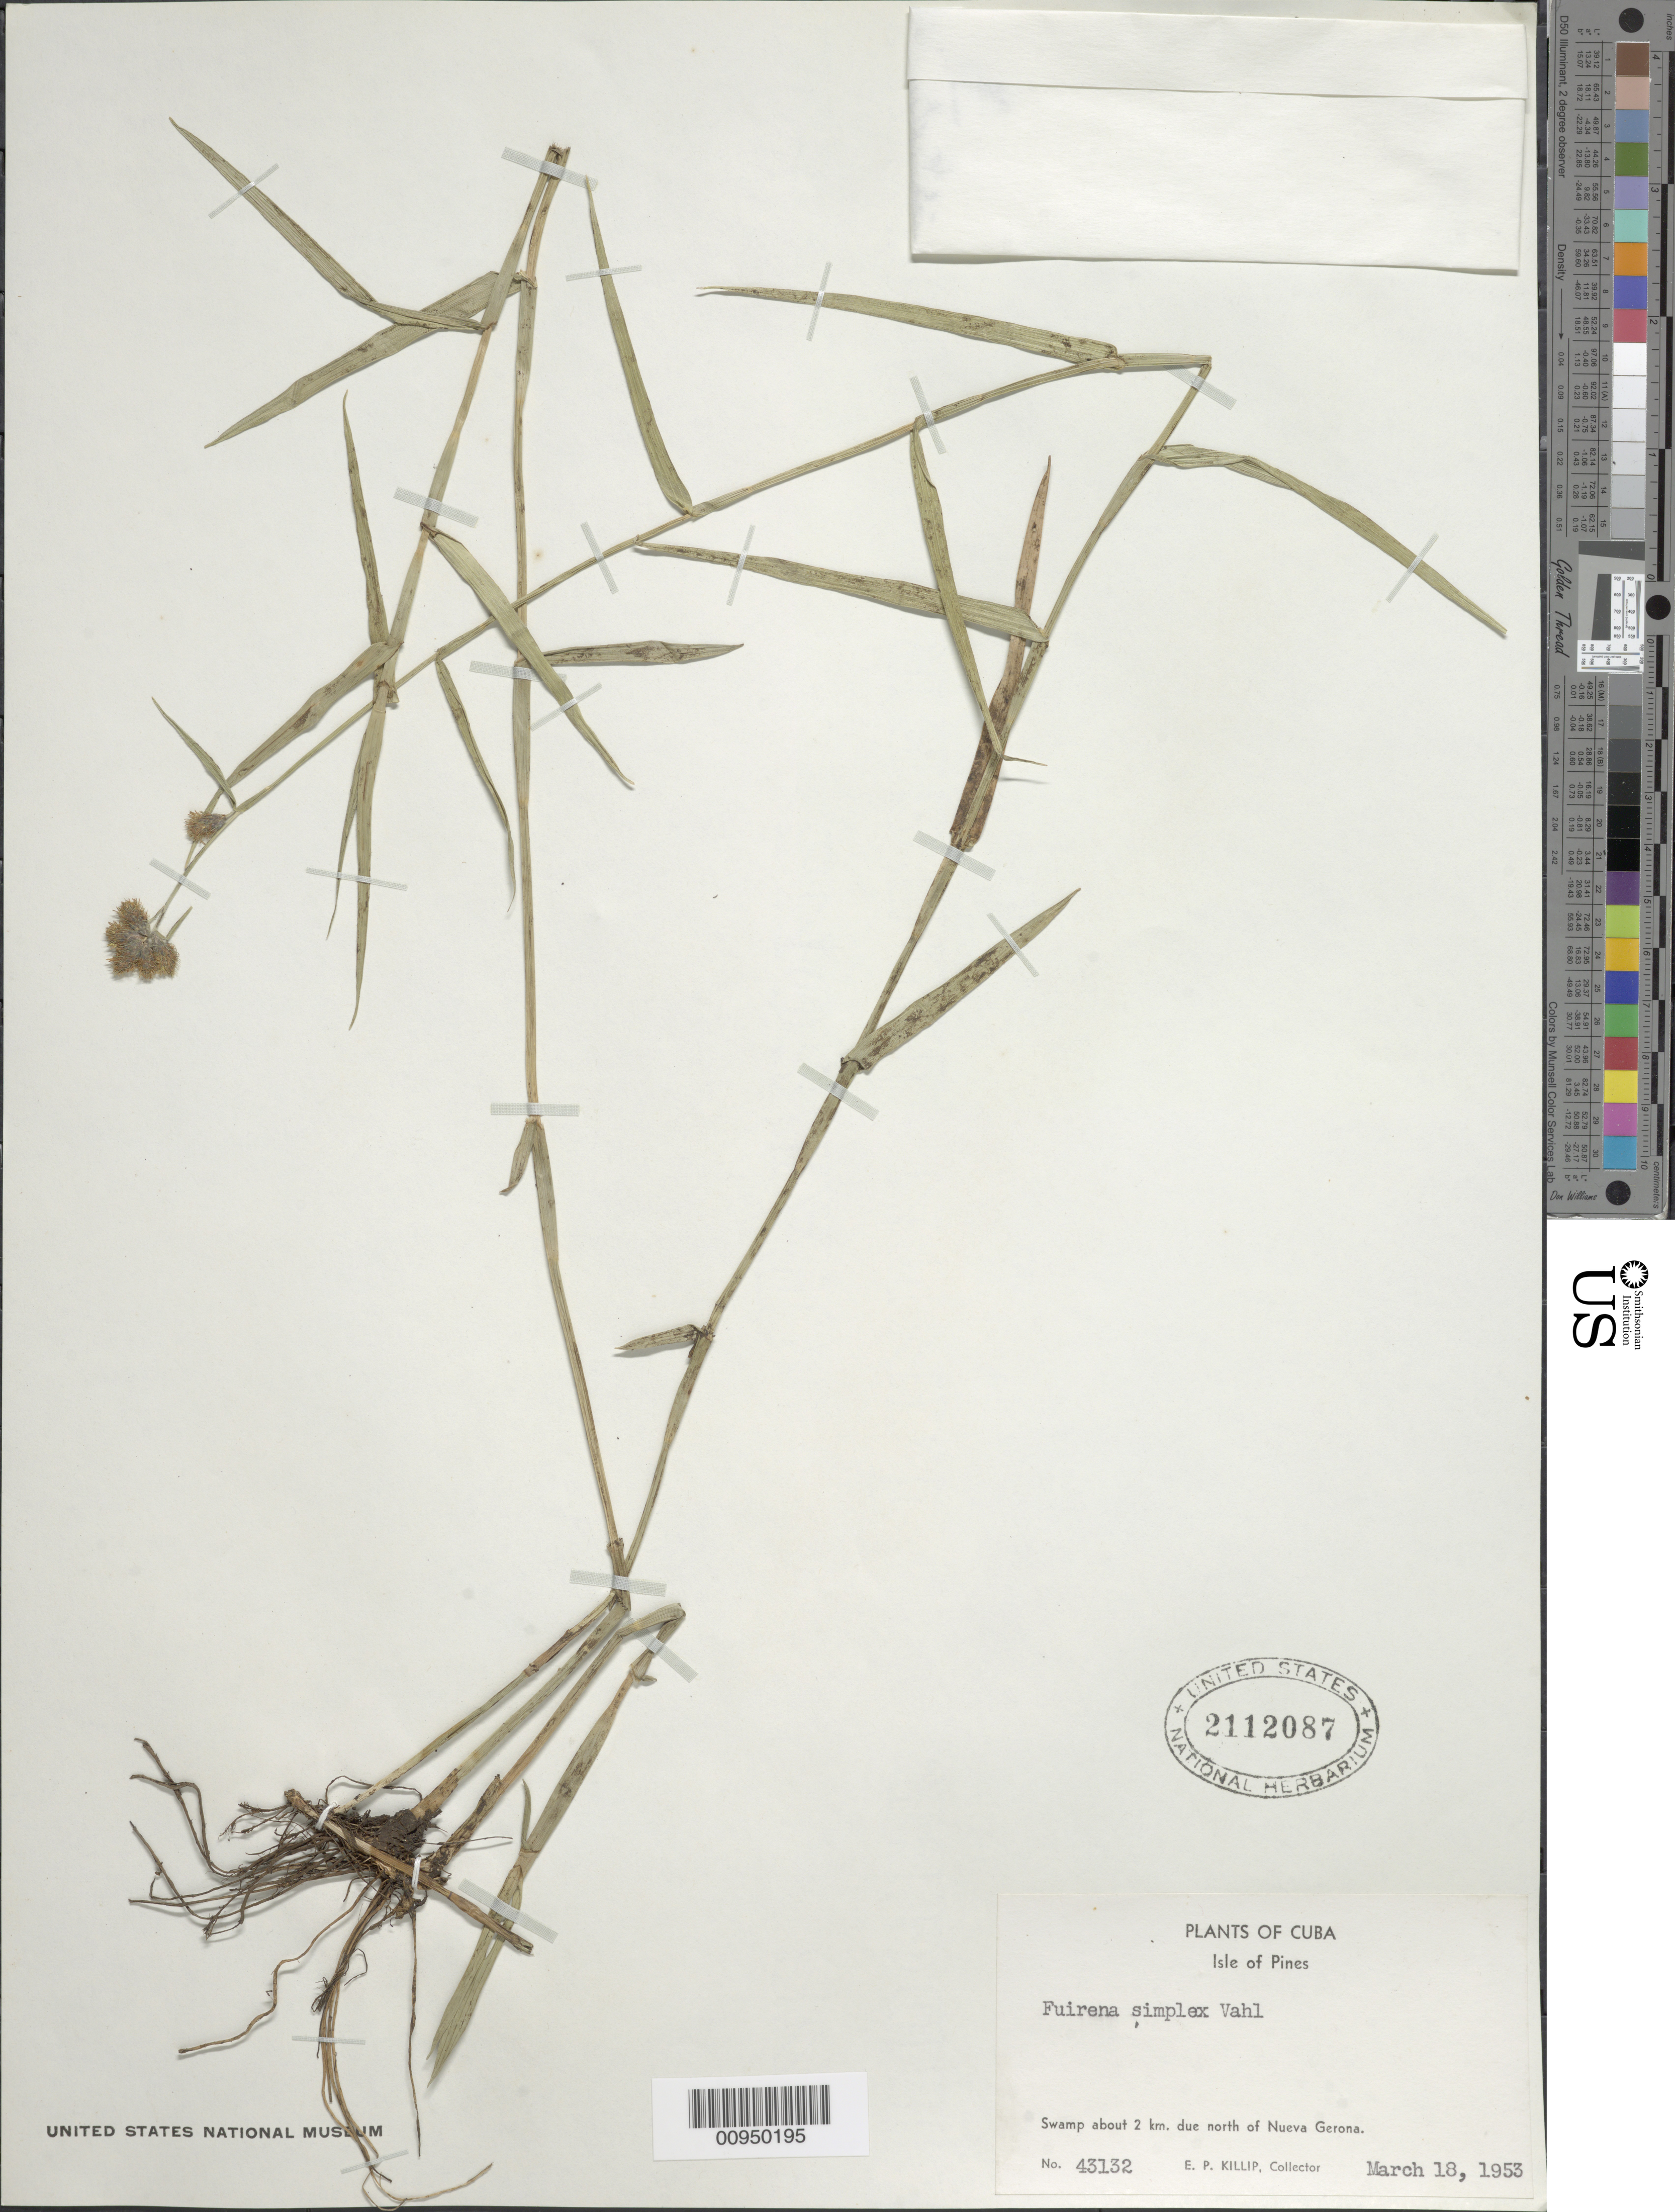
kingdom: Plantae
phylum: Tracheophyta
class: Liliopsida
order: Poales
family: Cyperaceae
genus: Fuirena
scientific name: Fuirena simplex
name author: Vahl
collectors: E. P. Killip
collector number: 43132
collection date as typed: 18 Mar 1953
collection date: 1953-03-18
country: Cuba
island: Isla de la Juventud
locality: Swamp about 2 km due N of Nueva Gerona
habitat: Swamp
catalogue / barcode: US 2112087